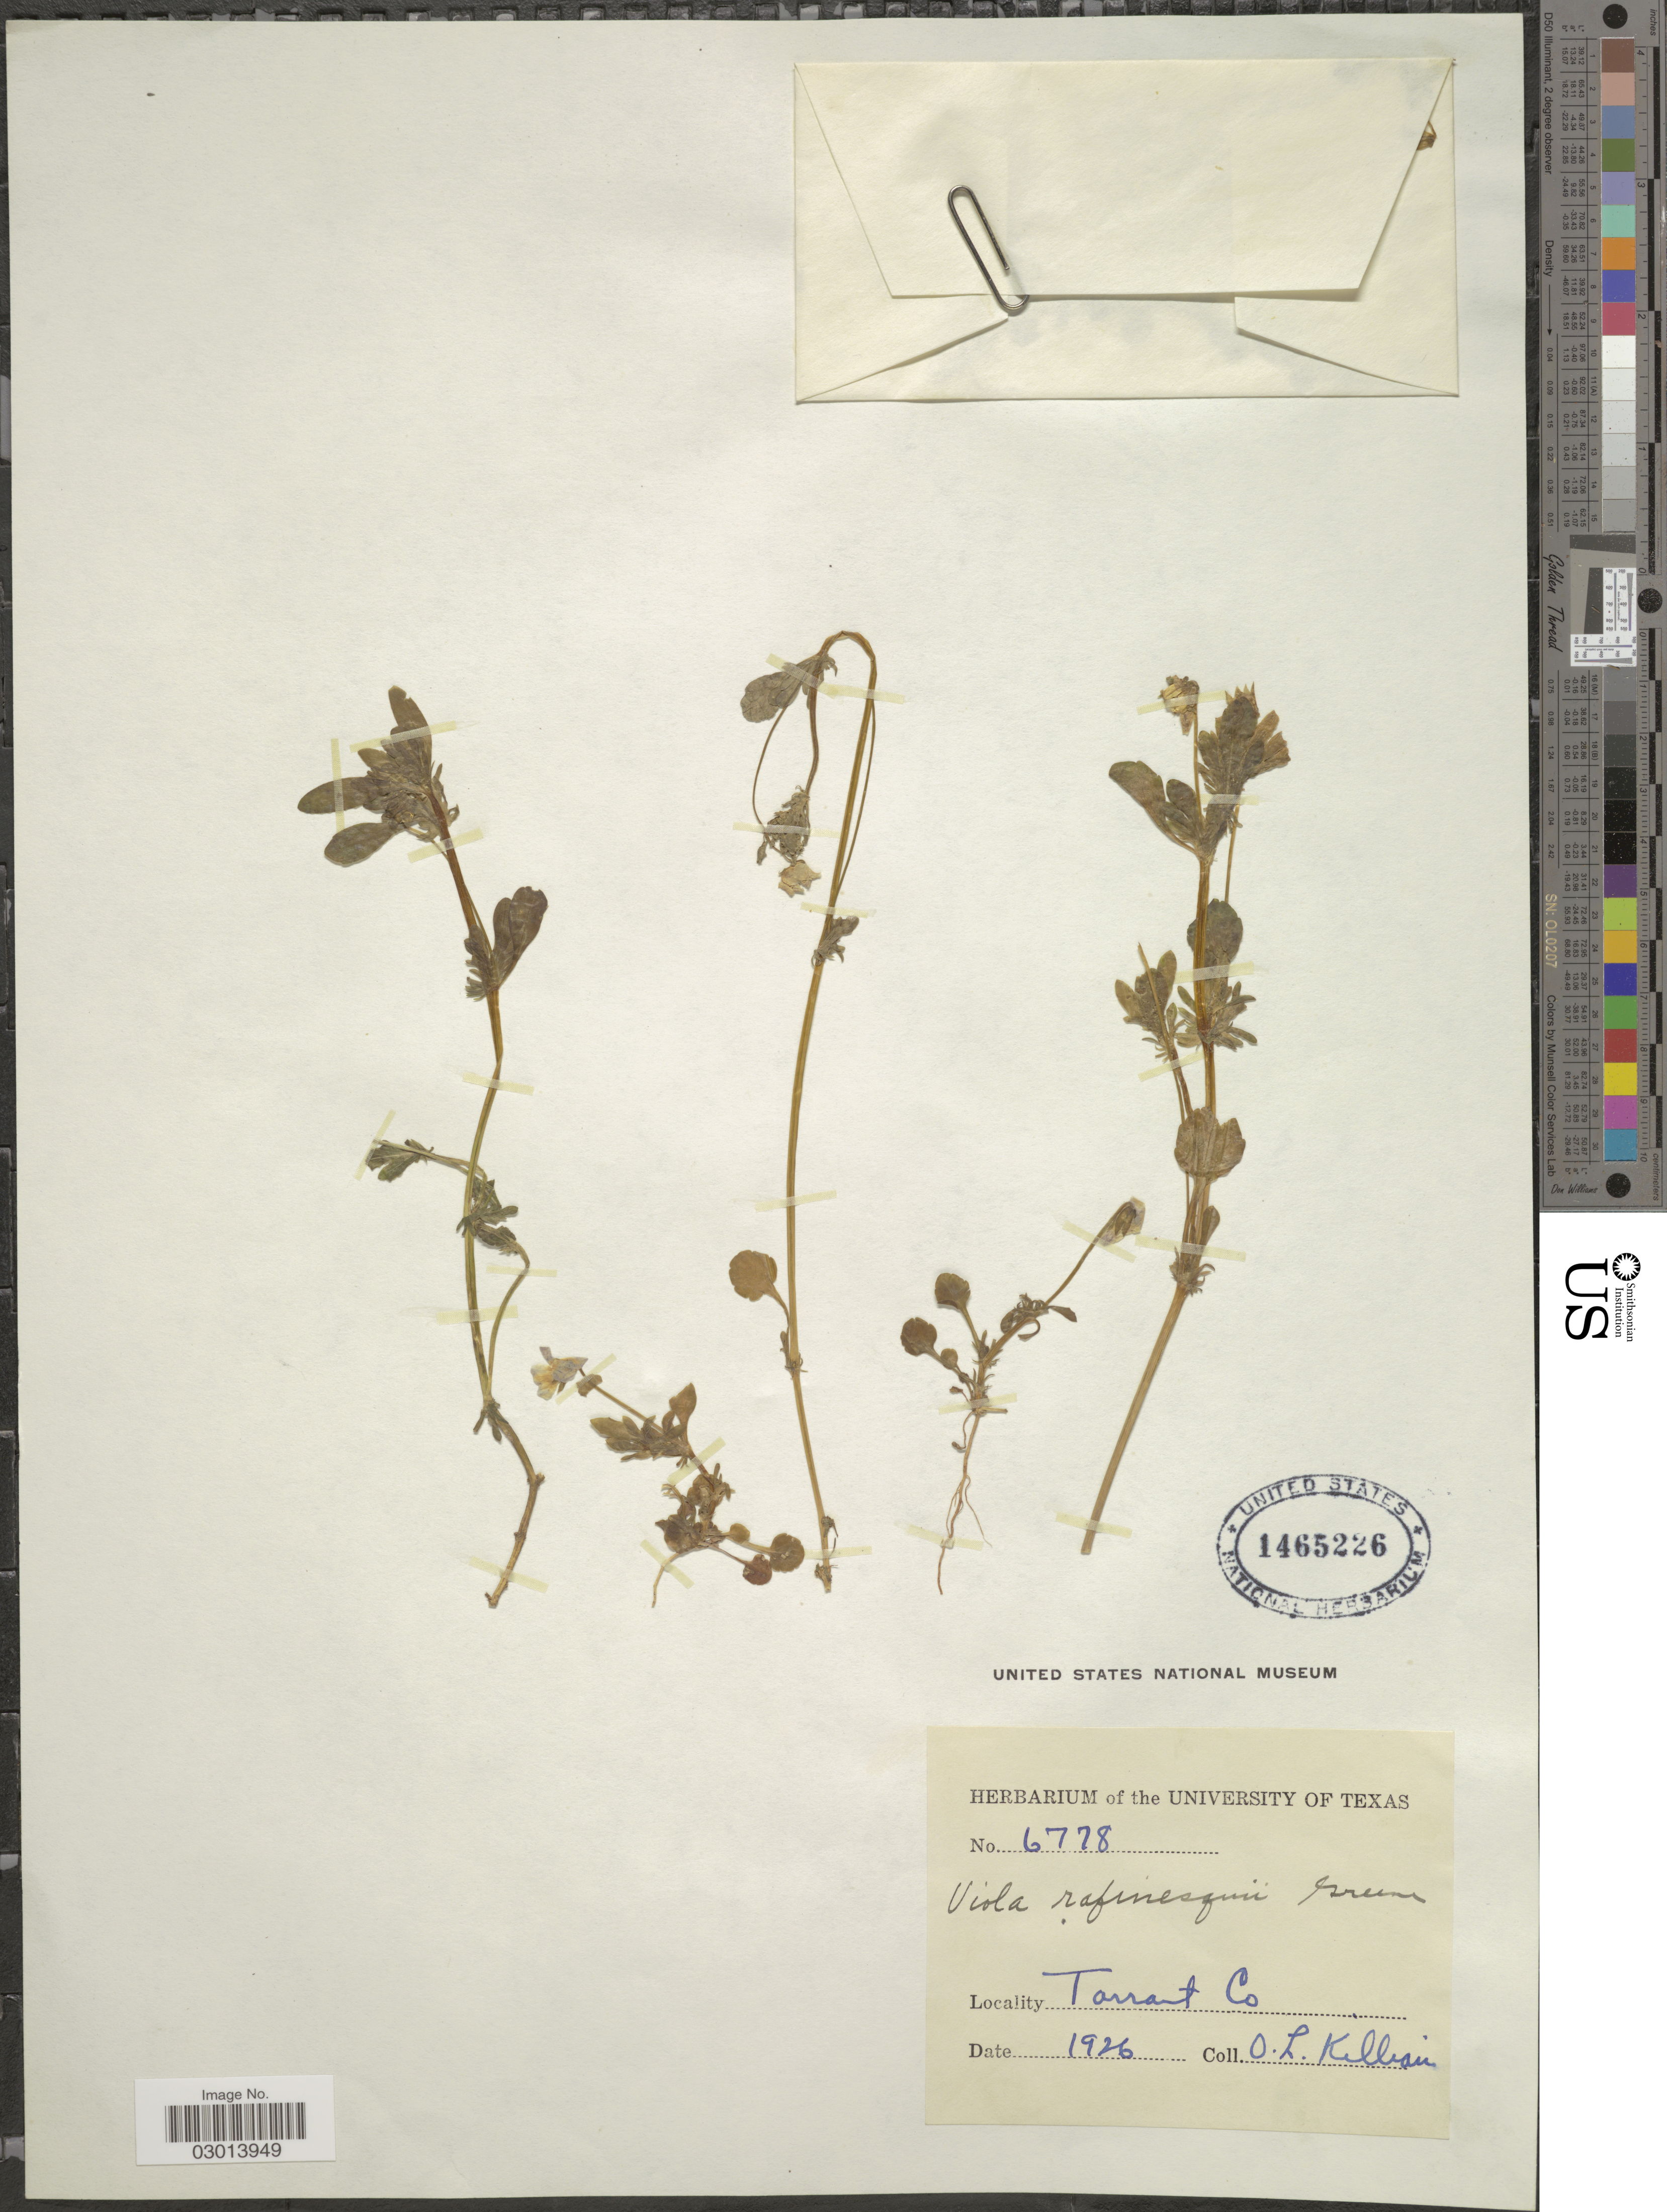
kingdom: Plantae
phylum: Tracheophyta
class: Magnoliopsida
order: Malpighiales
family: Violaceae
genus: Viola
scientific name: Viola rafinesquei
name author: Greene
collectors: O. Killian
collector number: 6778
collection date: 1926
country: United States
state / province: Texas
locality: Tarrant Co.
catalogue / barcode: US 1465226